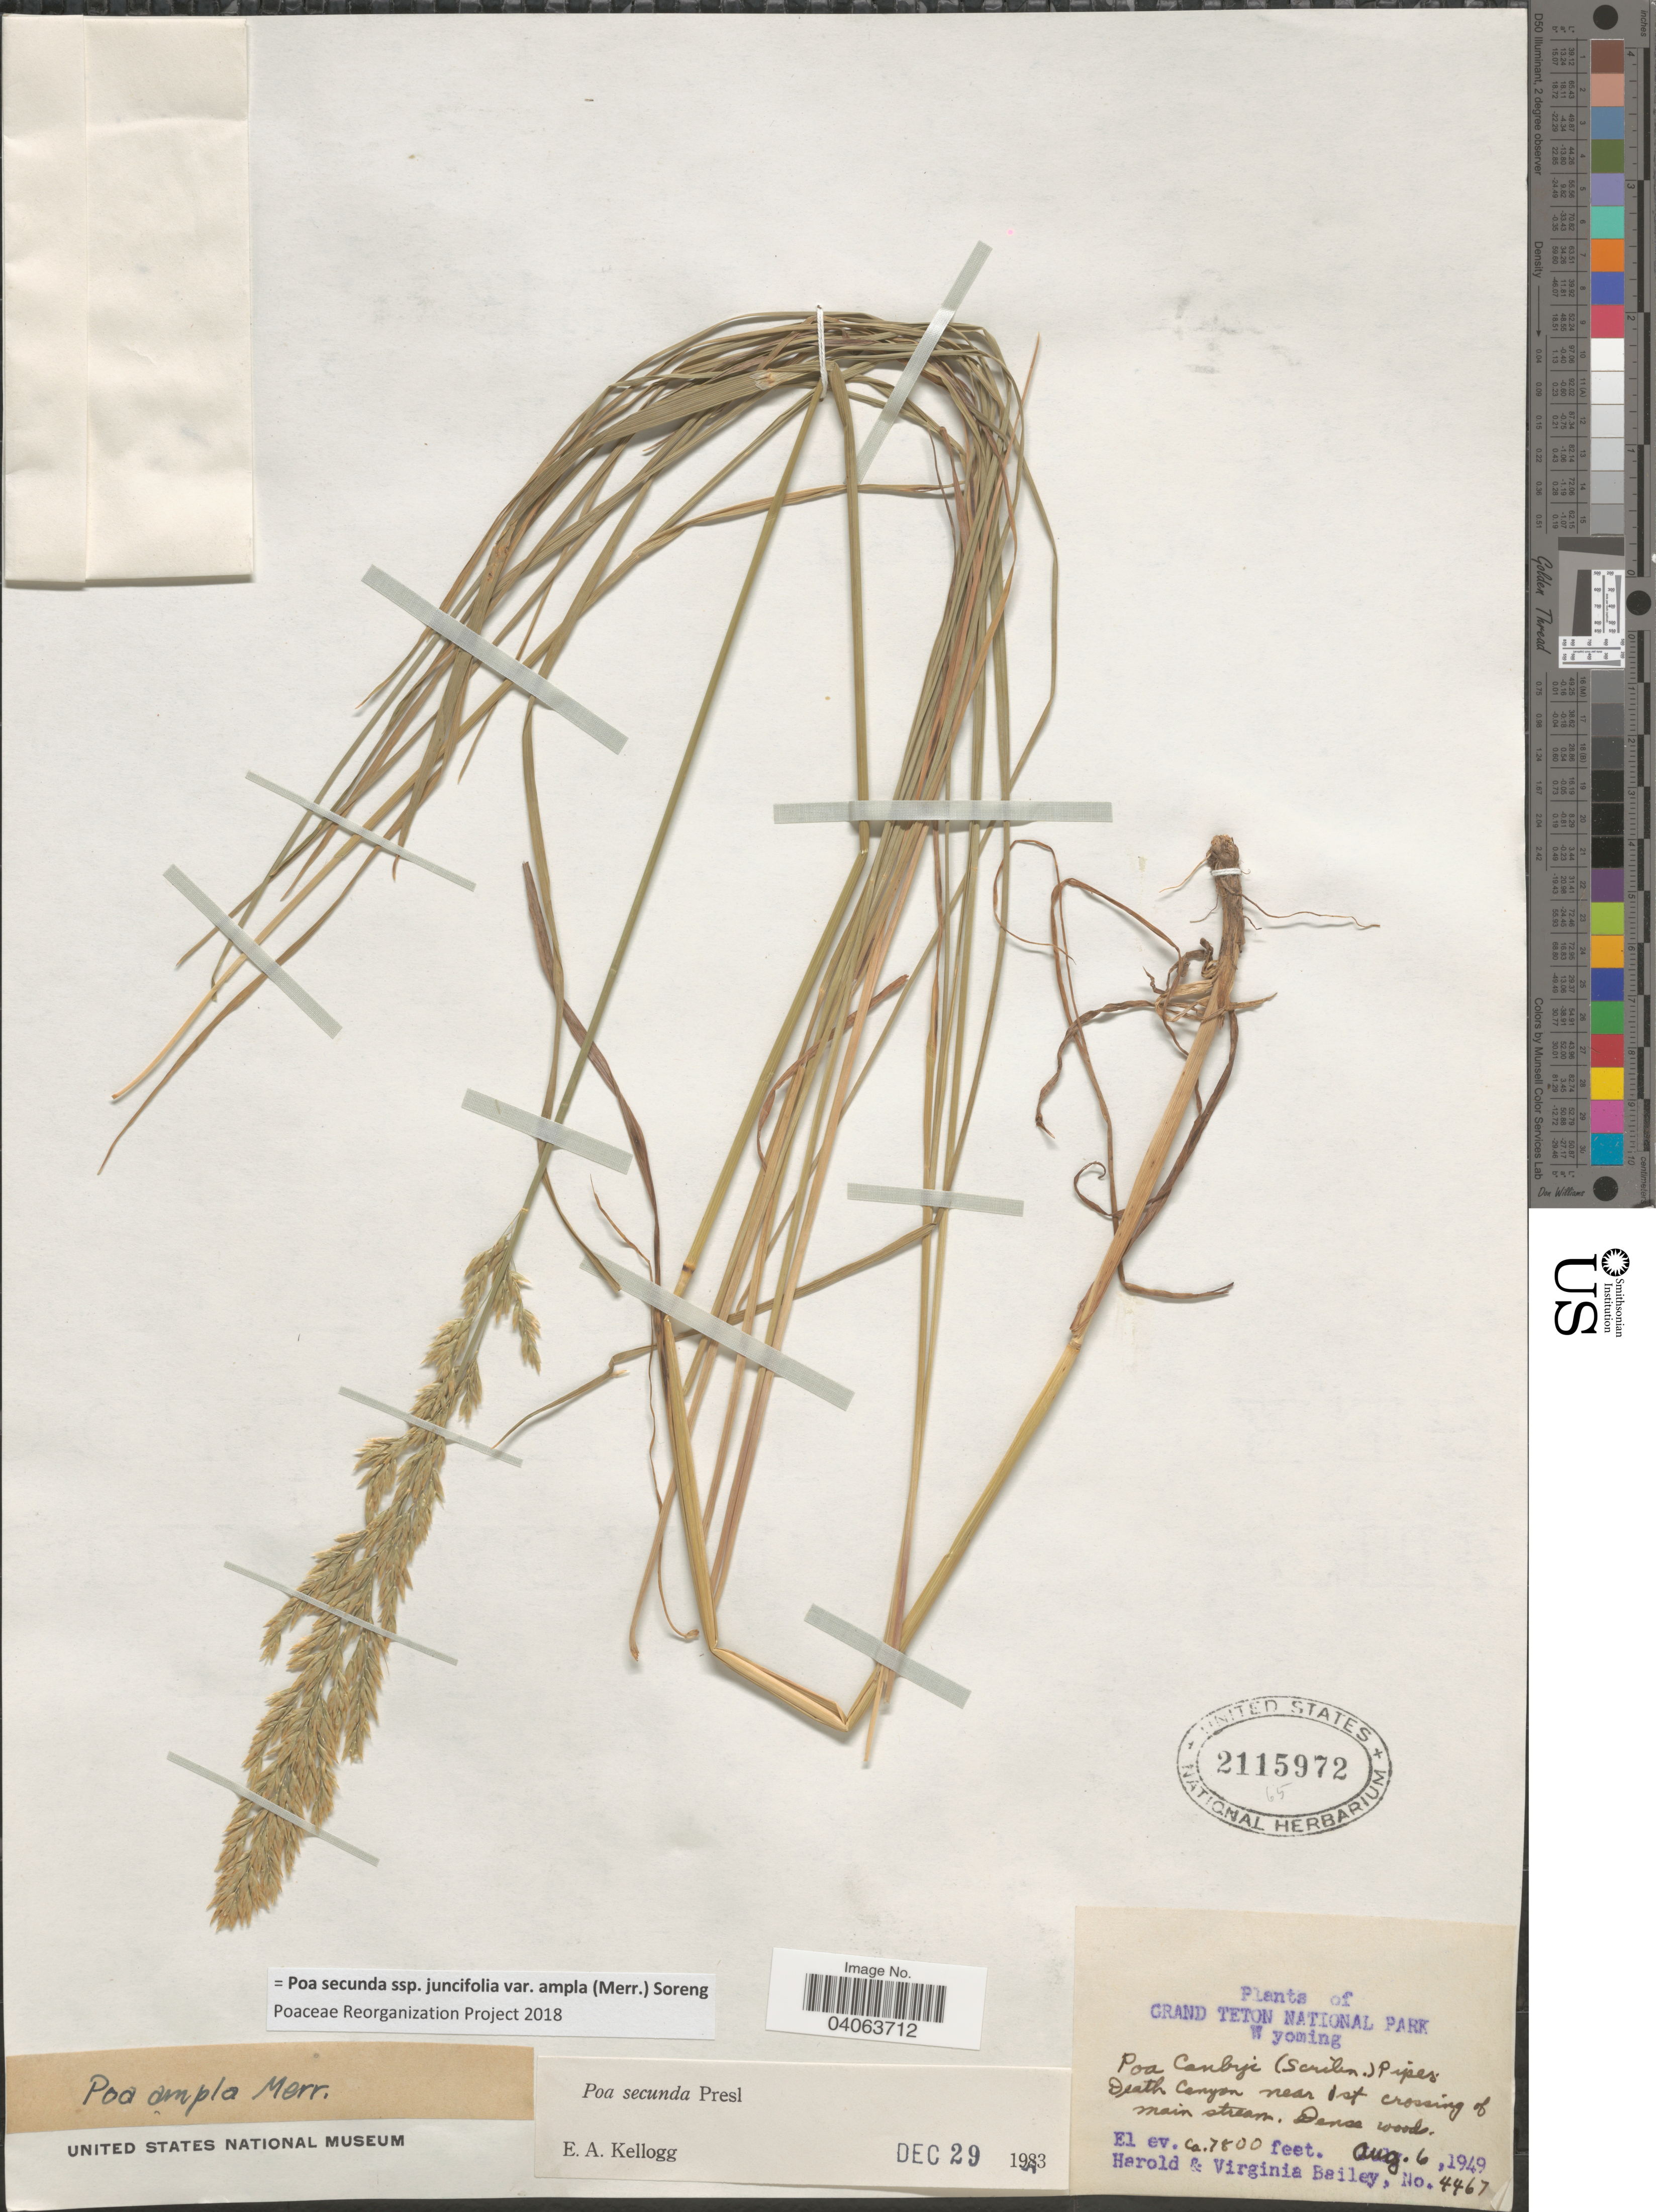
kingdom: Plantae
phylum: Tracheophyta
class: Liliopsida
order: Poales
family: Poaceae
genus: Poa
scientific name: Poa secunda subsp. juncifolia var. ampla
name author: (Merr.) Soreng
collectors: H. Bailey & V. L. Bailey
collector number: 4467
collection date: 1949-08-06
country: United States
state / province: Wyoming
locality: Grand Teton National Park. Death Canyon near 1st crossing of main stream. Dense woods.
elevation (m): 2377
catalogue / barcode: US 2115972